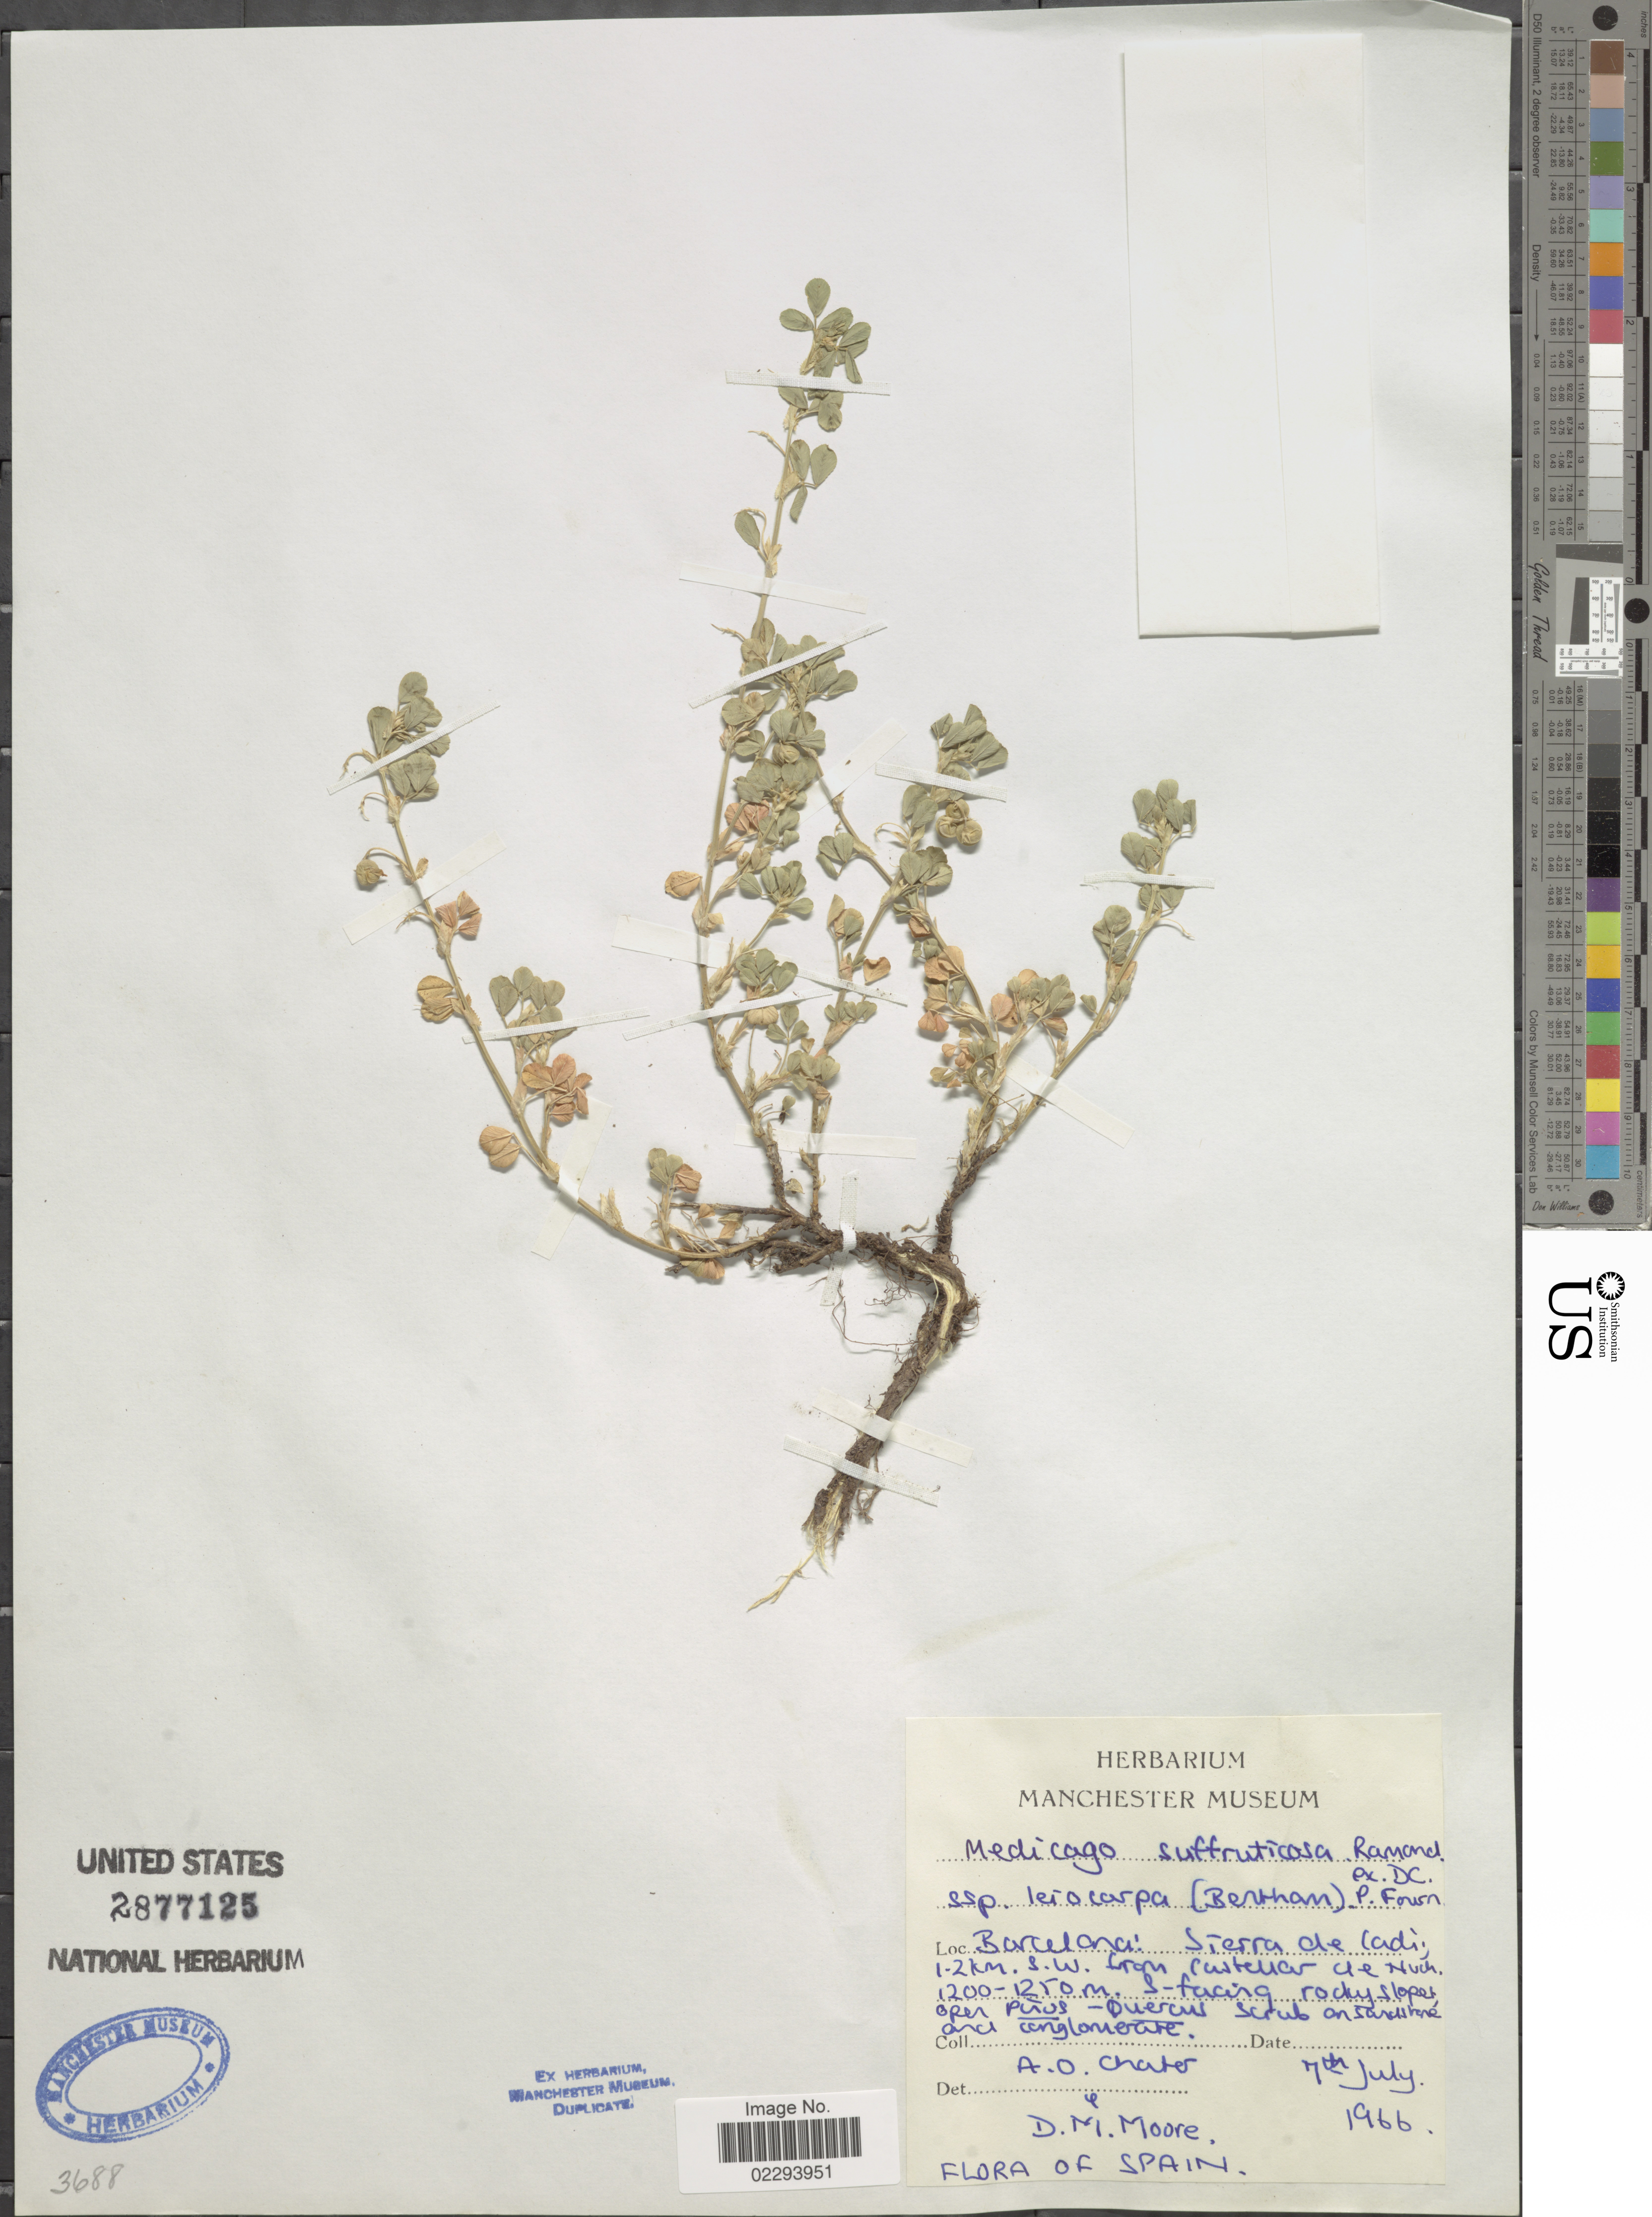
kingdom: Plantae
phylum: Tracheophyta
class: Magnoliopsida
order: Fabales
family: Fabaceae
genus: Medicago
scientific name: Medicago suffruticosa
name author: DC.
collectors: A. O. Chater & D. Moore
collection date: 1966-07-07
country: Spain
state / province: Catalunya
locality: Bracelona.Sierra de Cadi, 1-2 km S.W. from Castellar de n'Hug, S-facing rocky slopes.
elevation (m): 1200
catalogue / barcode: US 2877125